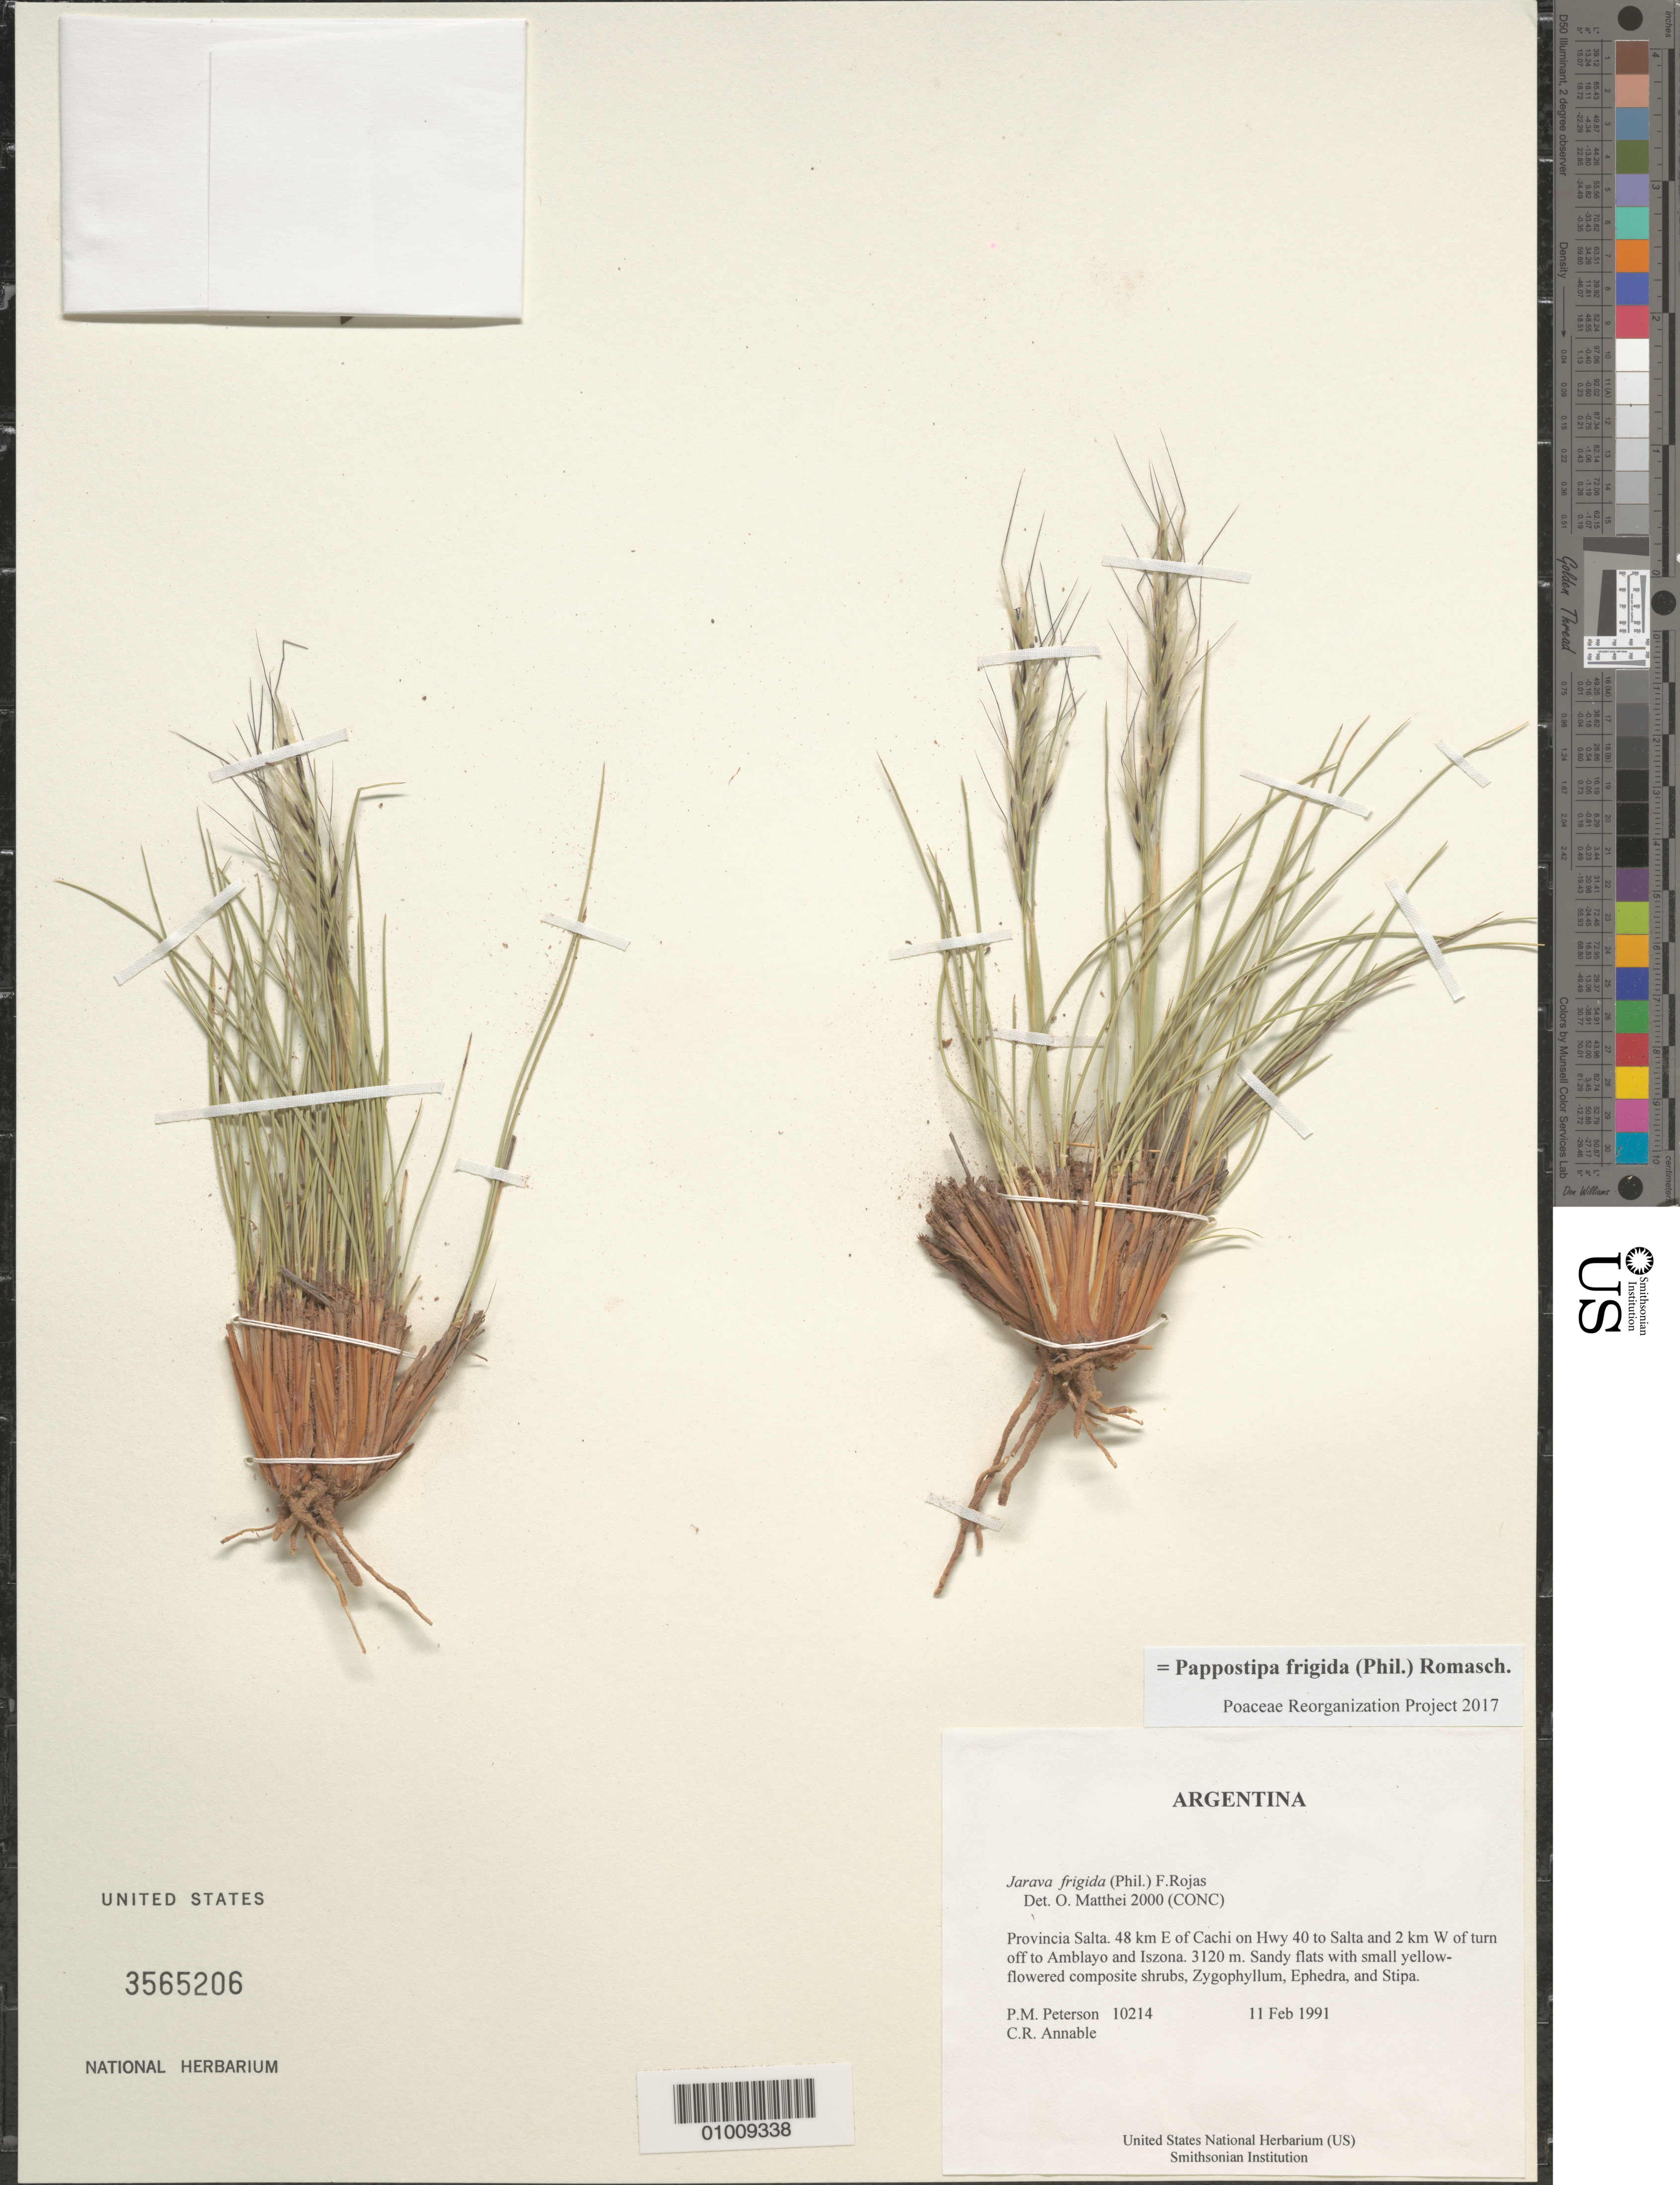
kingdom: Plantae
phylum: Tracheophyta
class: Liliopsida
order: Poales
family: Poaceae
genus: Pappostipa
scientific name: Pappostipa frigida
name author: (Phil.) Romasch.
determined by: Matthei, O. R.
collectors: P. M. Peterson & C. R. Annable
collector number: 10214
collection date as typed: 11 Feb 1991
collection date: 1991-02-11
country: Argentina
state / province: Salta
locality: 48 km E of Cachi on Hwy 40 to Salta and 2 km W of turn off to Amblayo and Iszona.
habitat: Sandy flats with small yellow-flowered composite shrubs, Zygophyllum, Ephedra, and Stipa.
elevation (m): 3120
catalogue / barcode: US 3565206